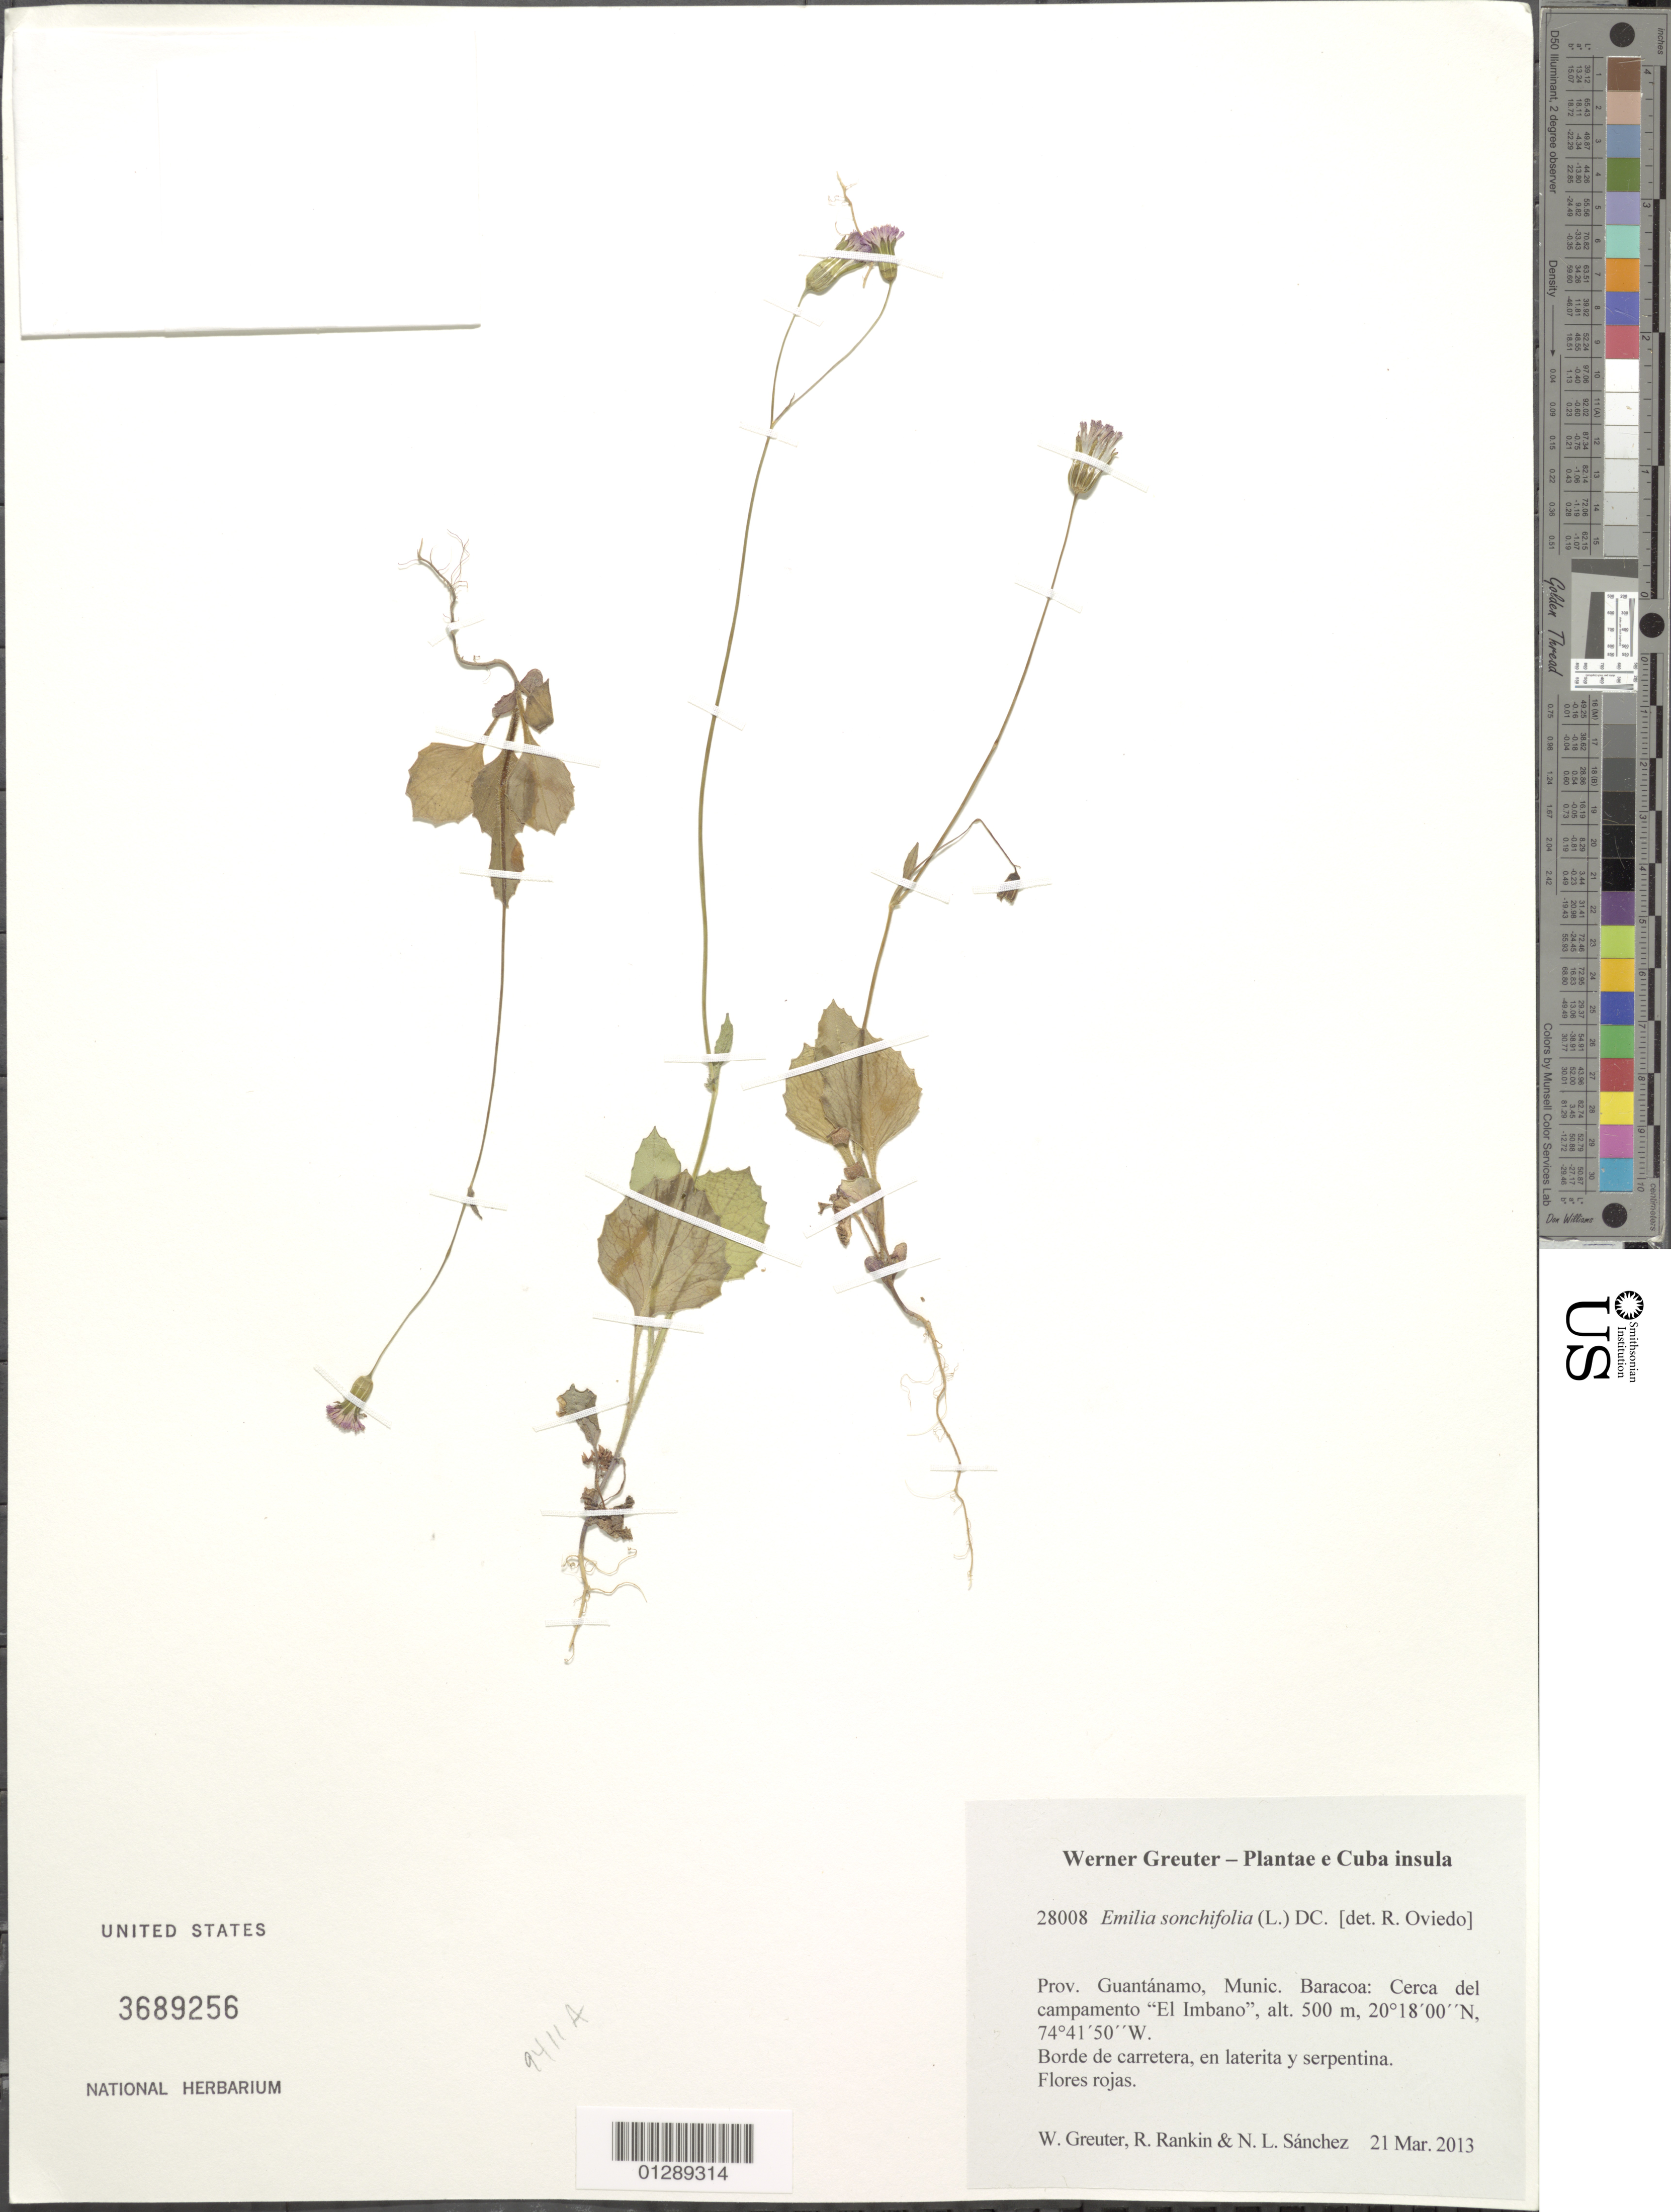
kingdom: Plantae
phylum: Tracheophyta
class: Magnoliopsida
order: Asterales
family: Asteraceae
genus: Emilia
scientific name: Emilia sonchifolia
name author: (L.) DC.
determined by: Oviedo, R.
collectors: W. R. Greuter, R. Rankin Rodriguez & N. Sanchez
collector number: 28008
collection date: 2013-03-21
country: Cuba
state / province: Guantanamo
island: Cuba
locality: Munic. Baracoa: cerca del campamento "El Imbano".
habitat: Borde de carretera, en laterita y serpentina.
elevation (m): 500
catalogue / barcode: US 3689256